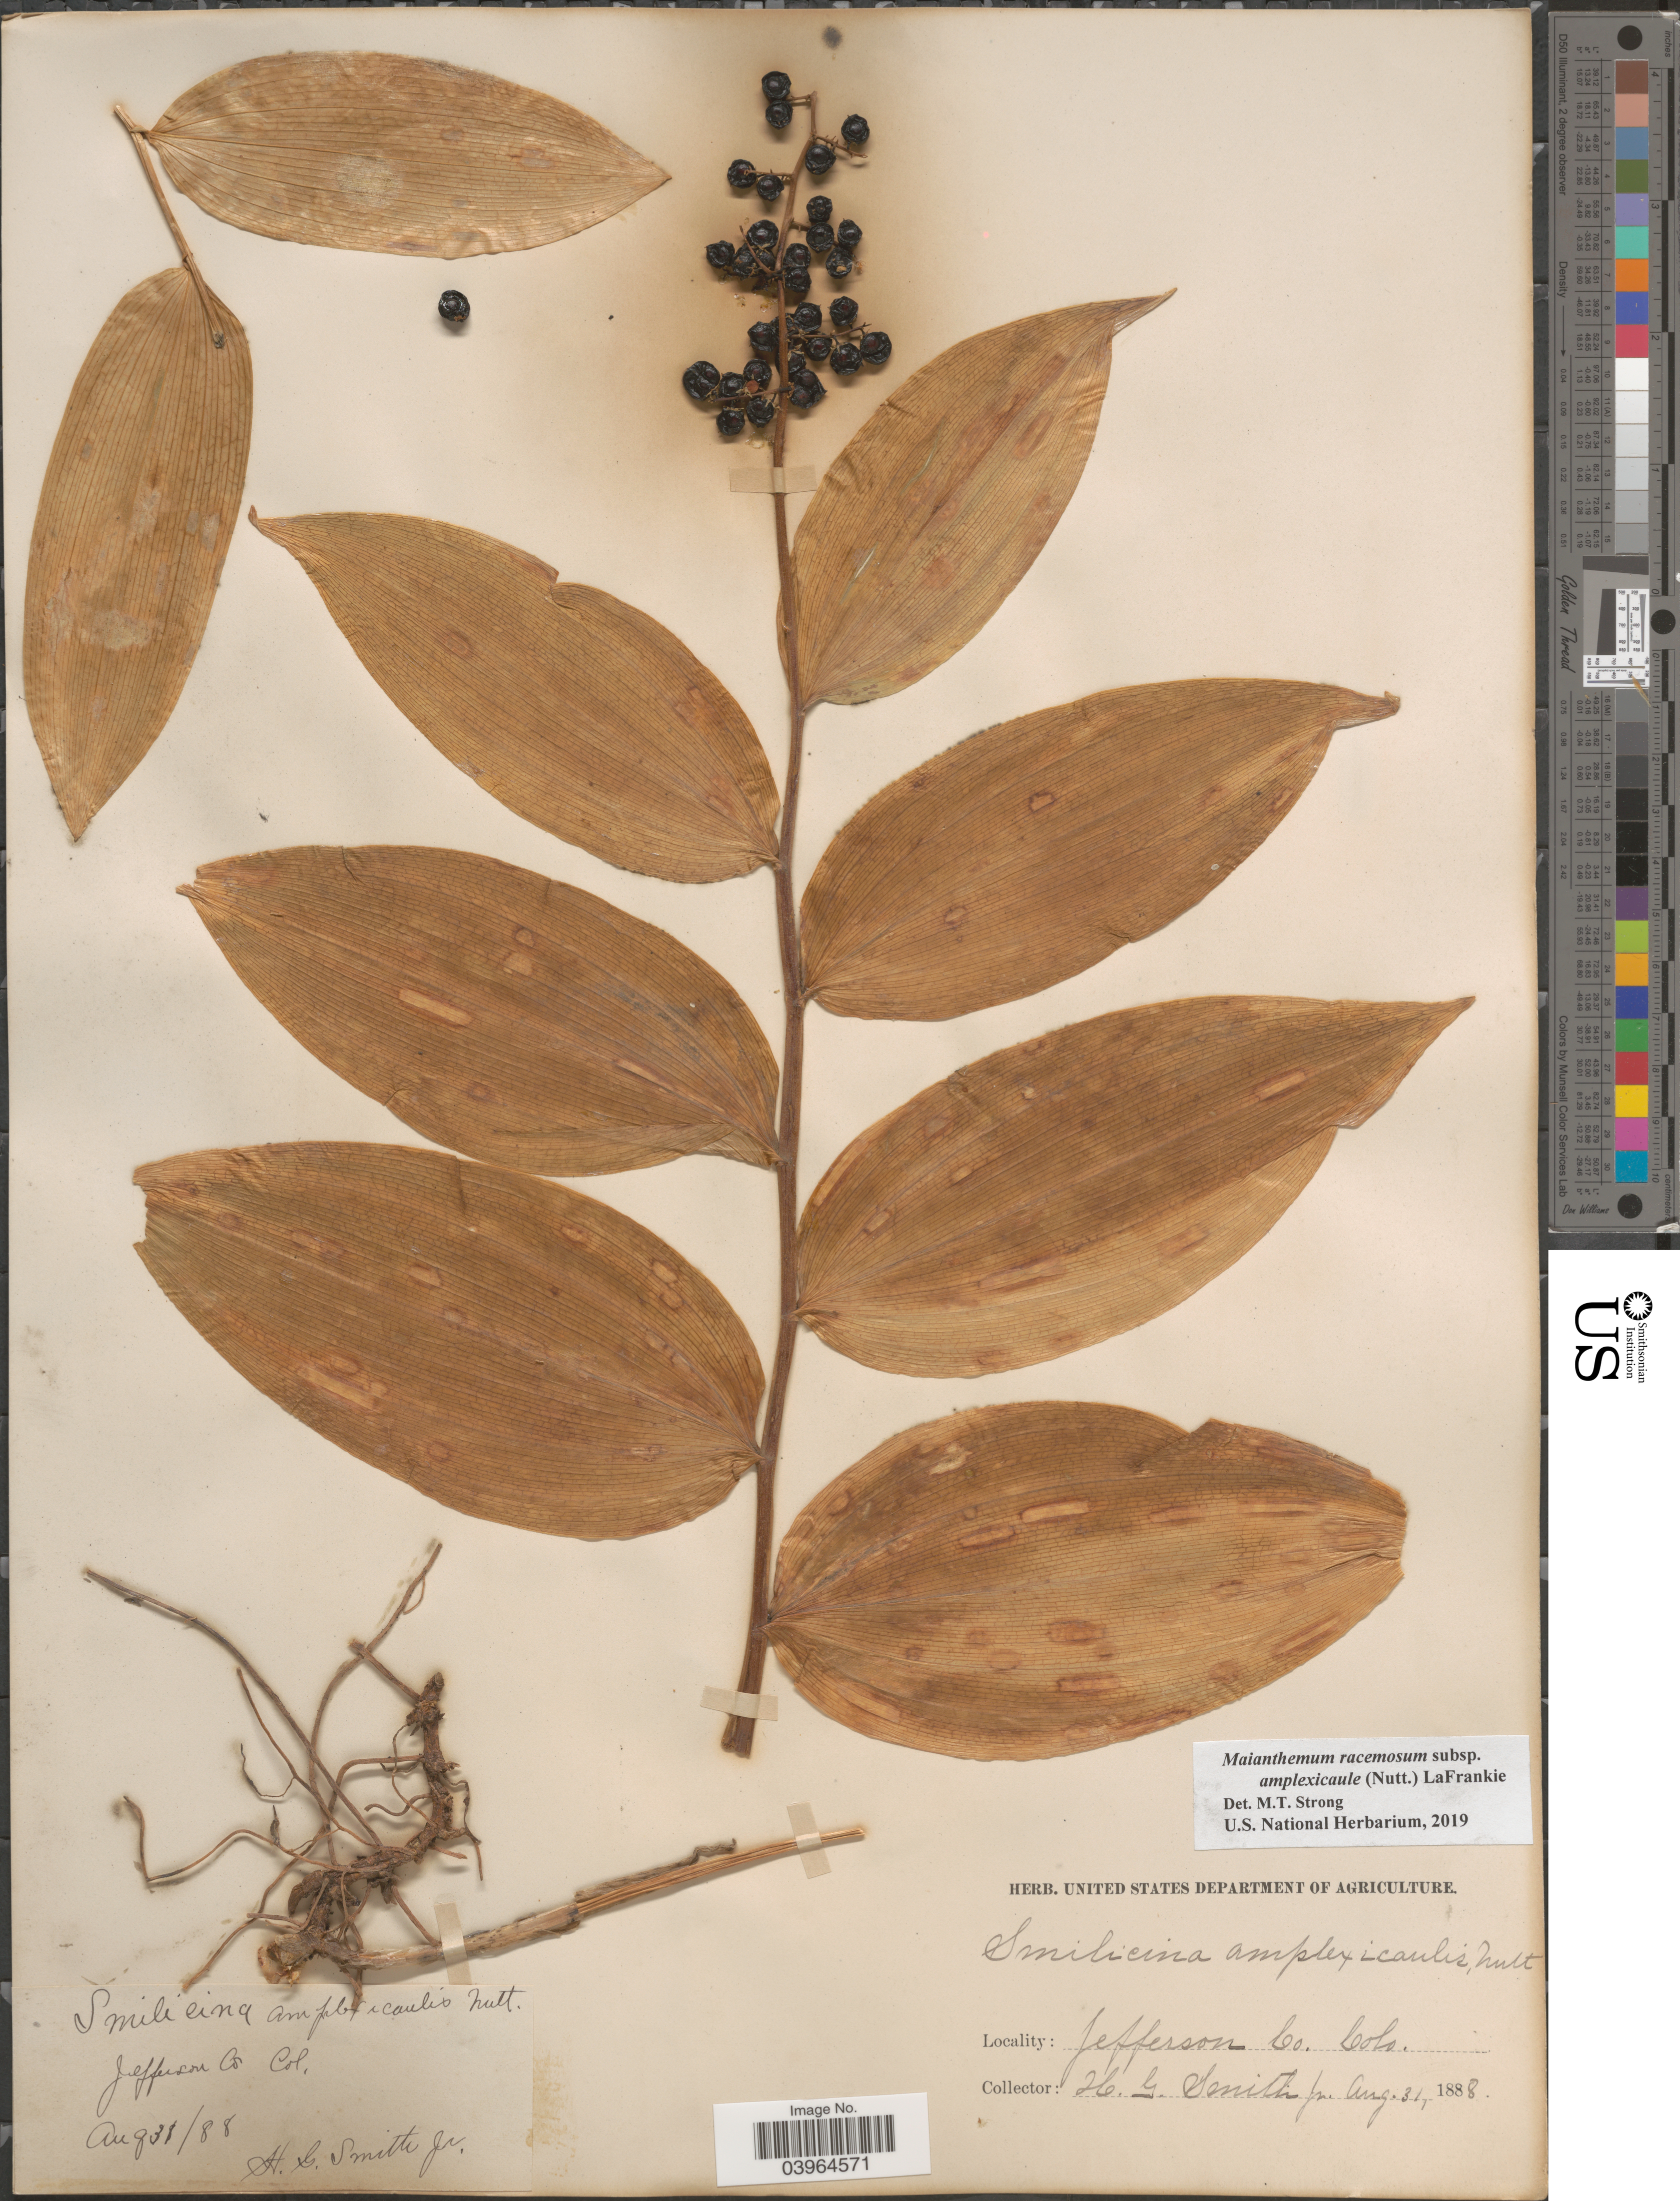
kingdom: Plantae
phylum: Tracheophyta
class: Liliopsida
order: Asparagales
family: Asparagaceae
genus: Maianthemum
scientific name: Maianthemum racemosum subsp. amplexicaule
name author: (Nutt.) LaFrankie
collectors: H. Smith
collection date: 1888-08-31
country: United States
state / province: Colorado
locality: Jefferson Co.